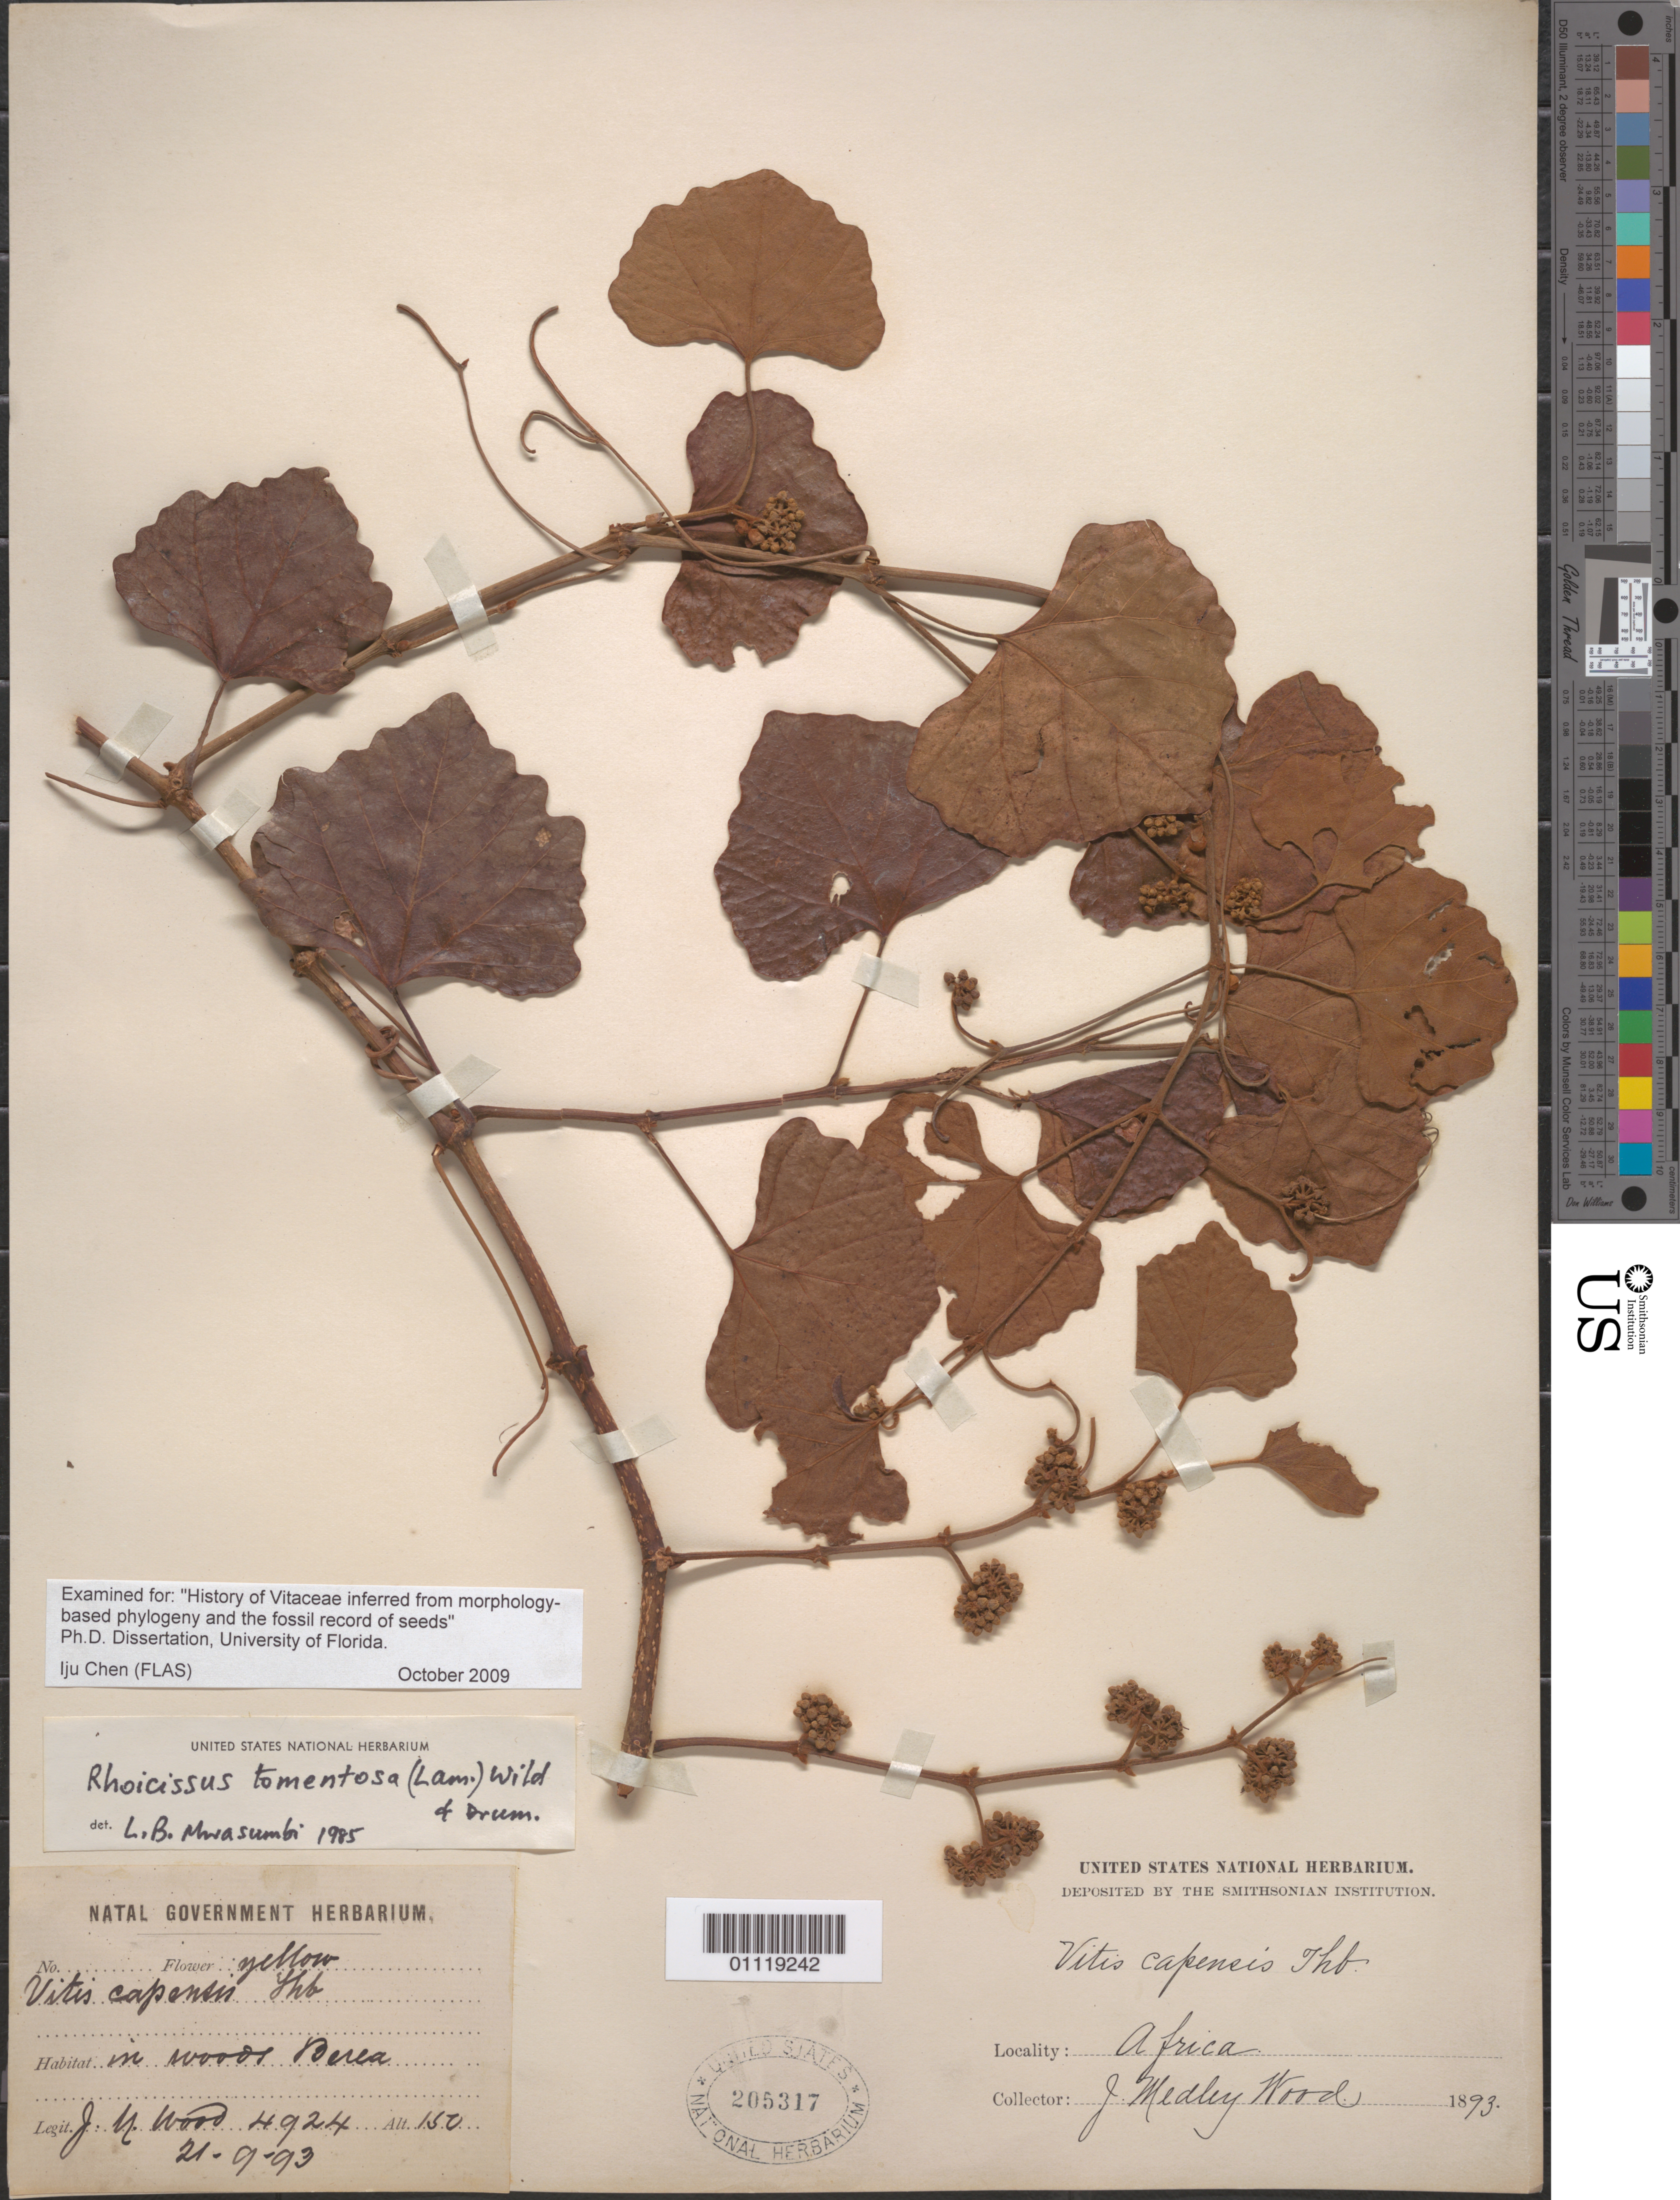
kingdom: Plantae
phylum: Tracheophyta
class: Magnoliopsida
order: Vitales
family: Vitaceae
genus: Rhoicissus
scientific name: Rhoicissus tomentosa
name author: (Lam.) Wild & R.B. Drumm.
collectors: J. Wood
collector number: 4924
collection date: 1893-09-21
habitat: In woods.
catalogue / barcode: US 205317